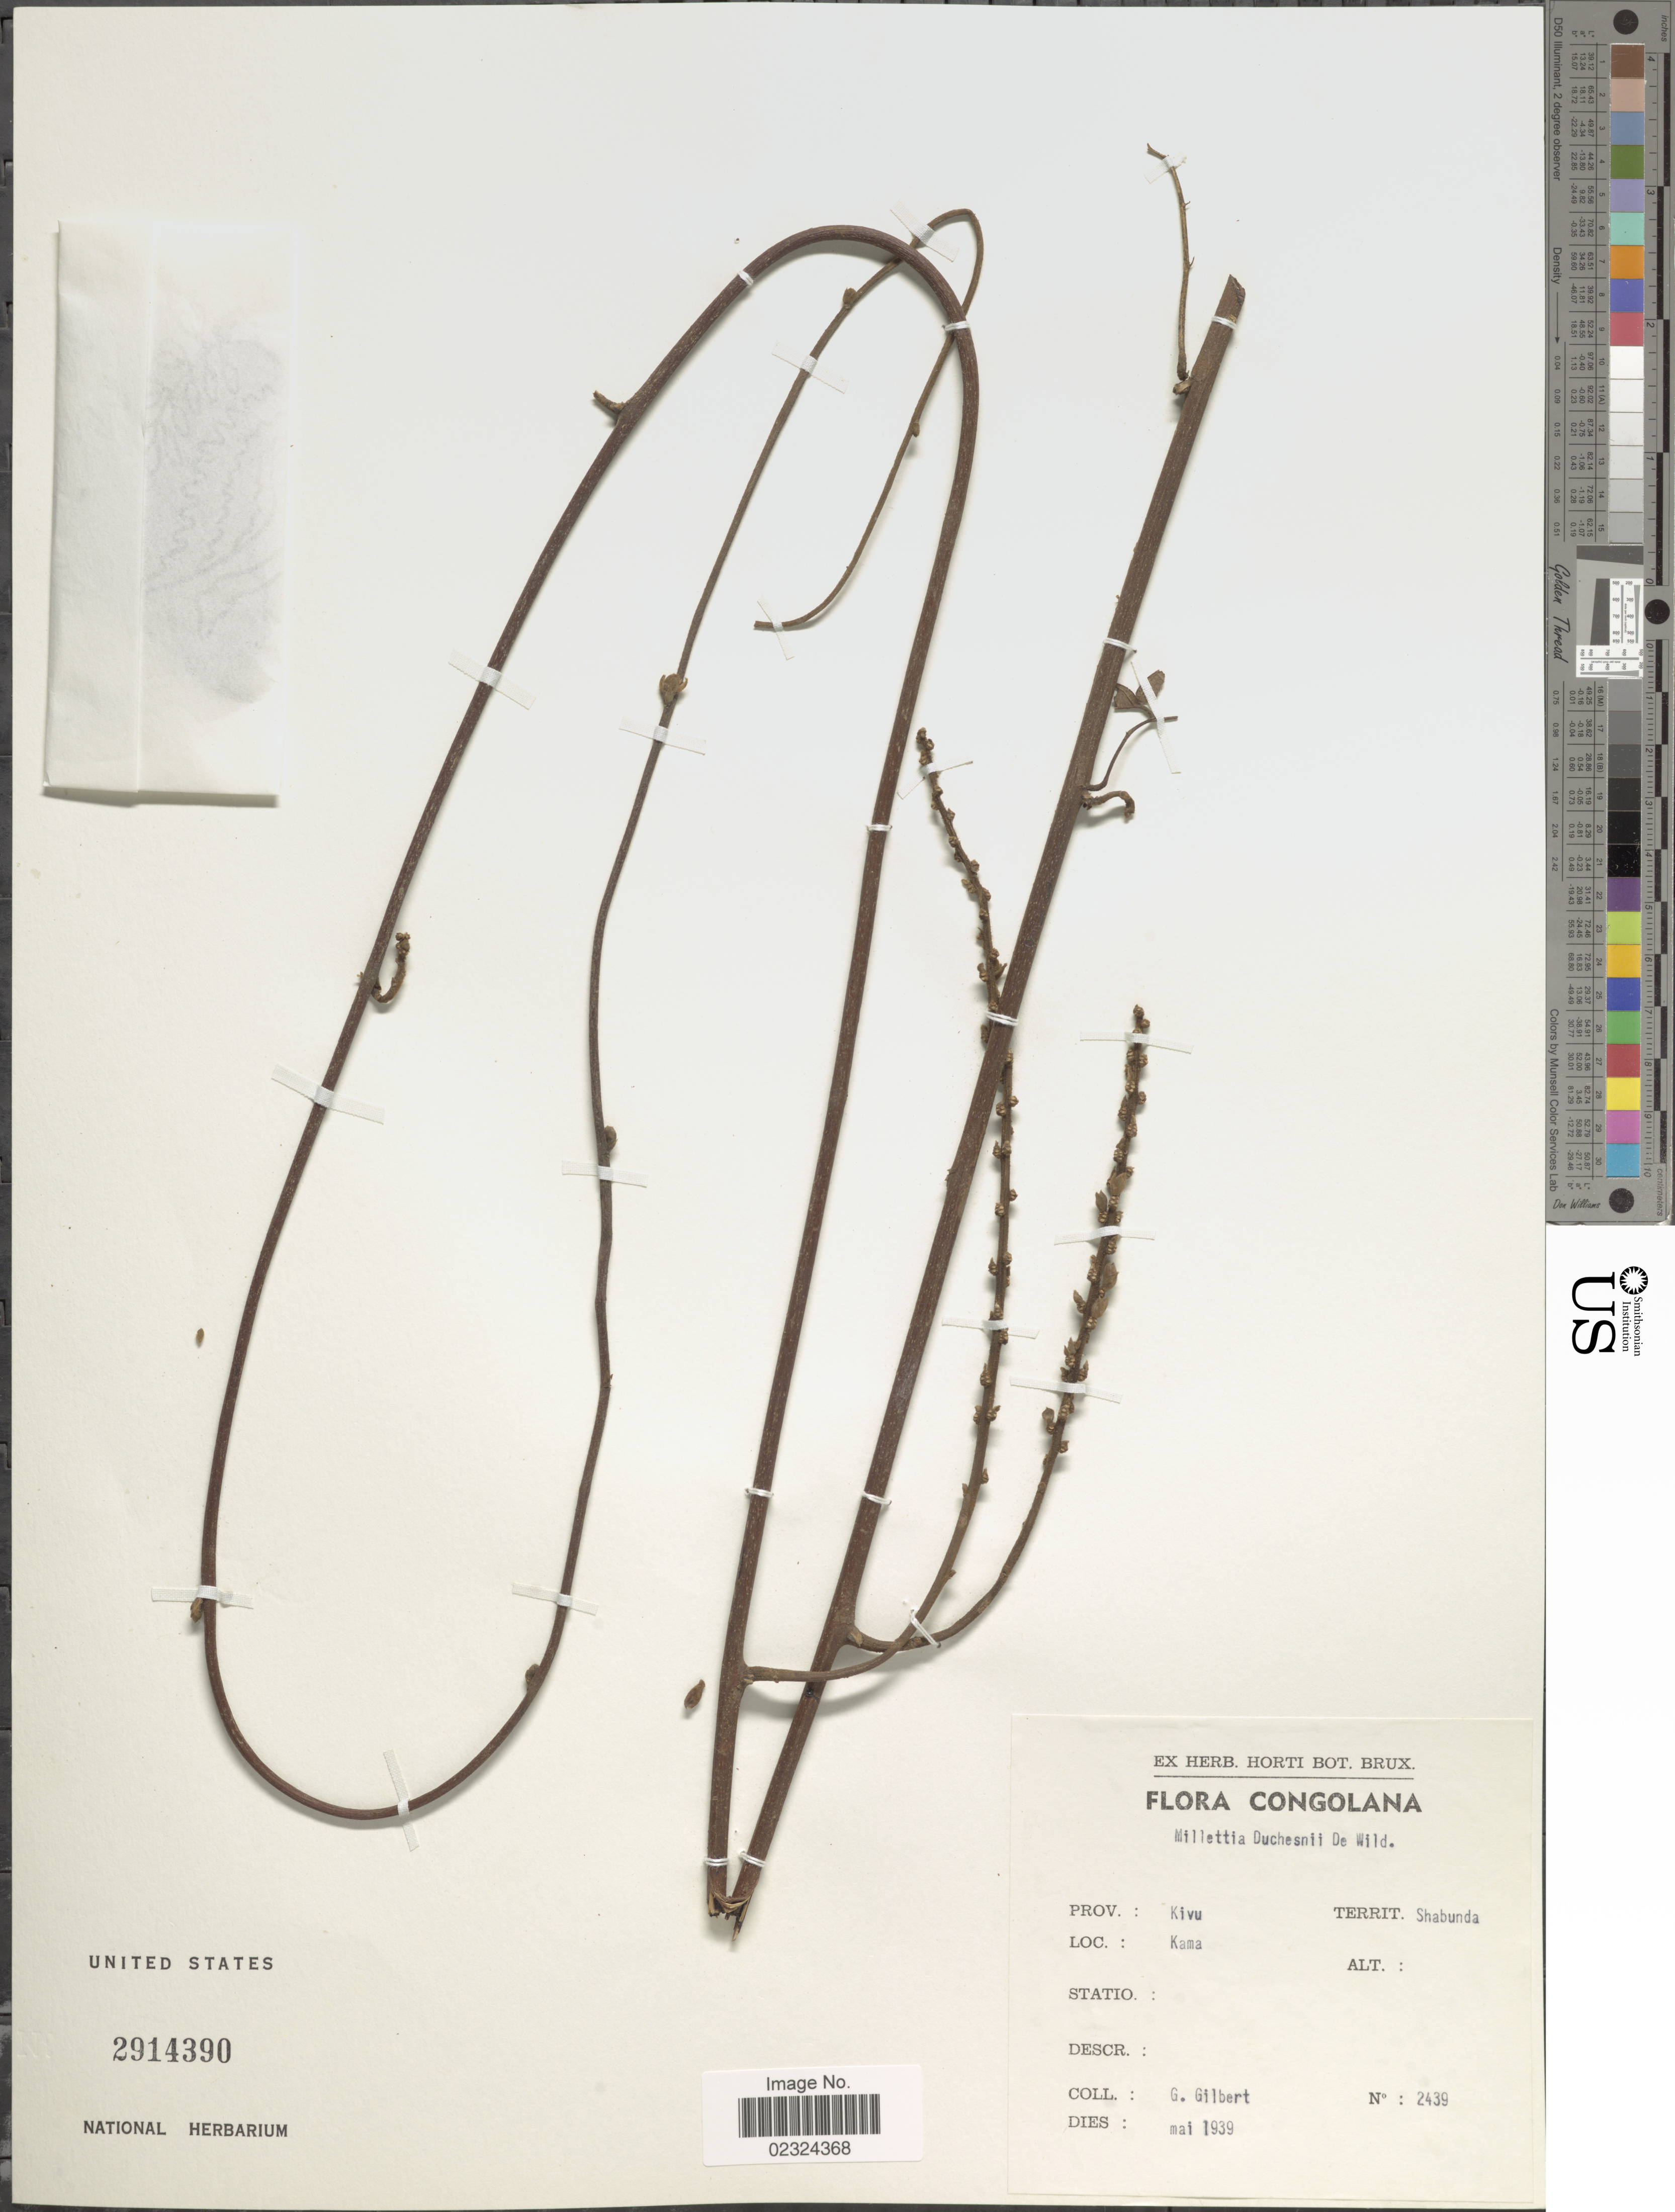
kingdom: Plantae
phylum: Tracheophyta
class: Magnoliopsida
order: Fabales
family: Fabaceae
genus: Millettia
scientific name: Millettia duchesnei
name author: De Wild.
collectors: G. Gilbert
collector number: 2439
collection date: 1939-05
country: Congo, Democratic Republic of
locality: Congolana. Kivu. Shabundra. Kama.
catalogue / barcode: US 2914390